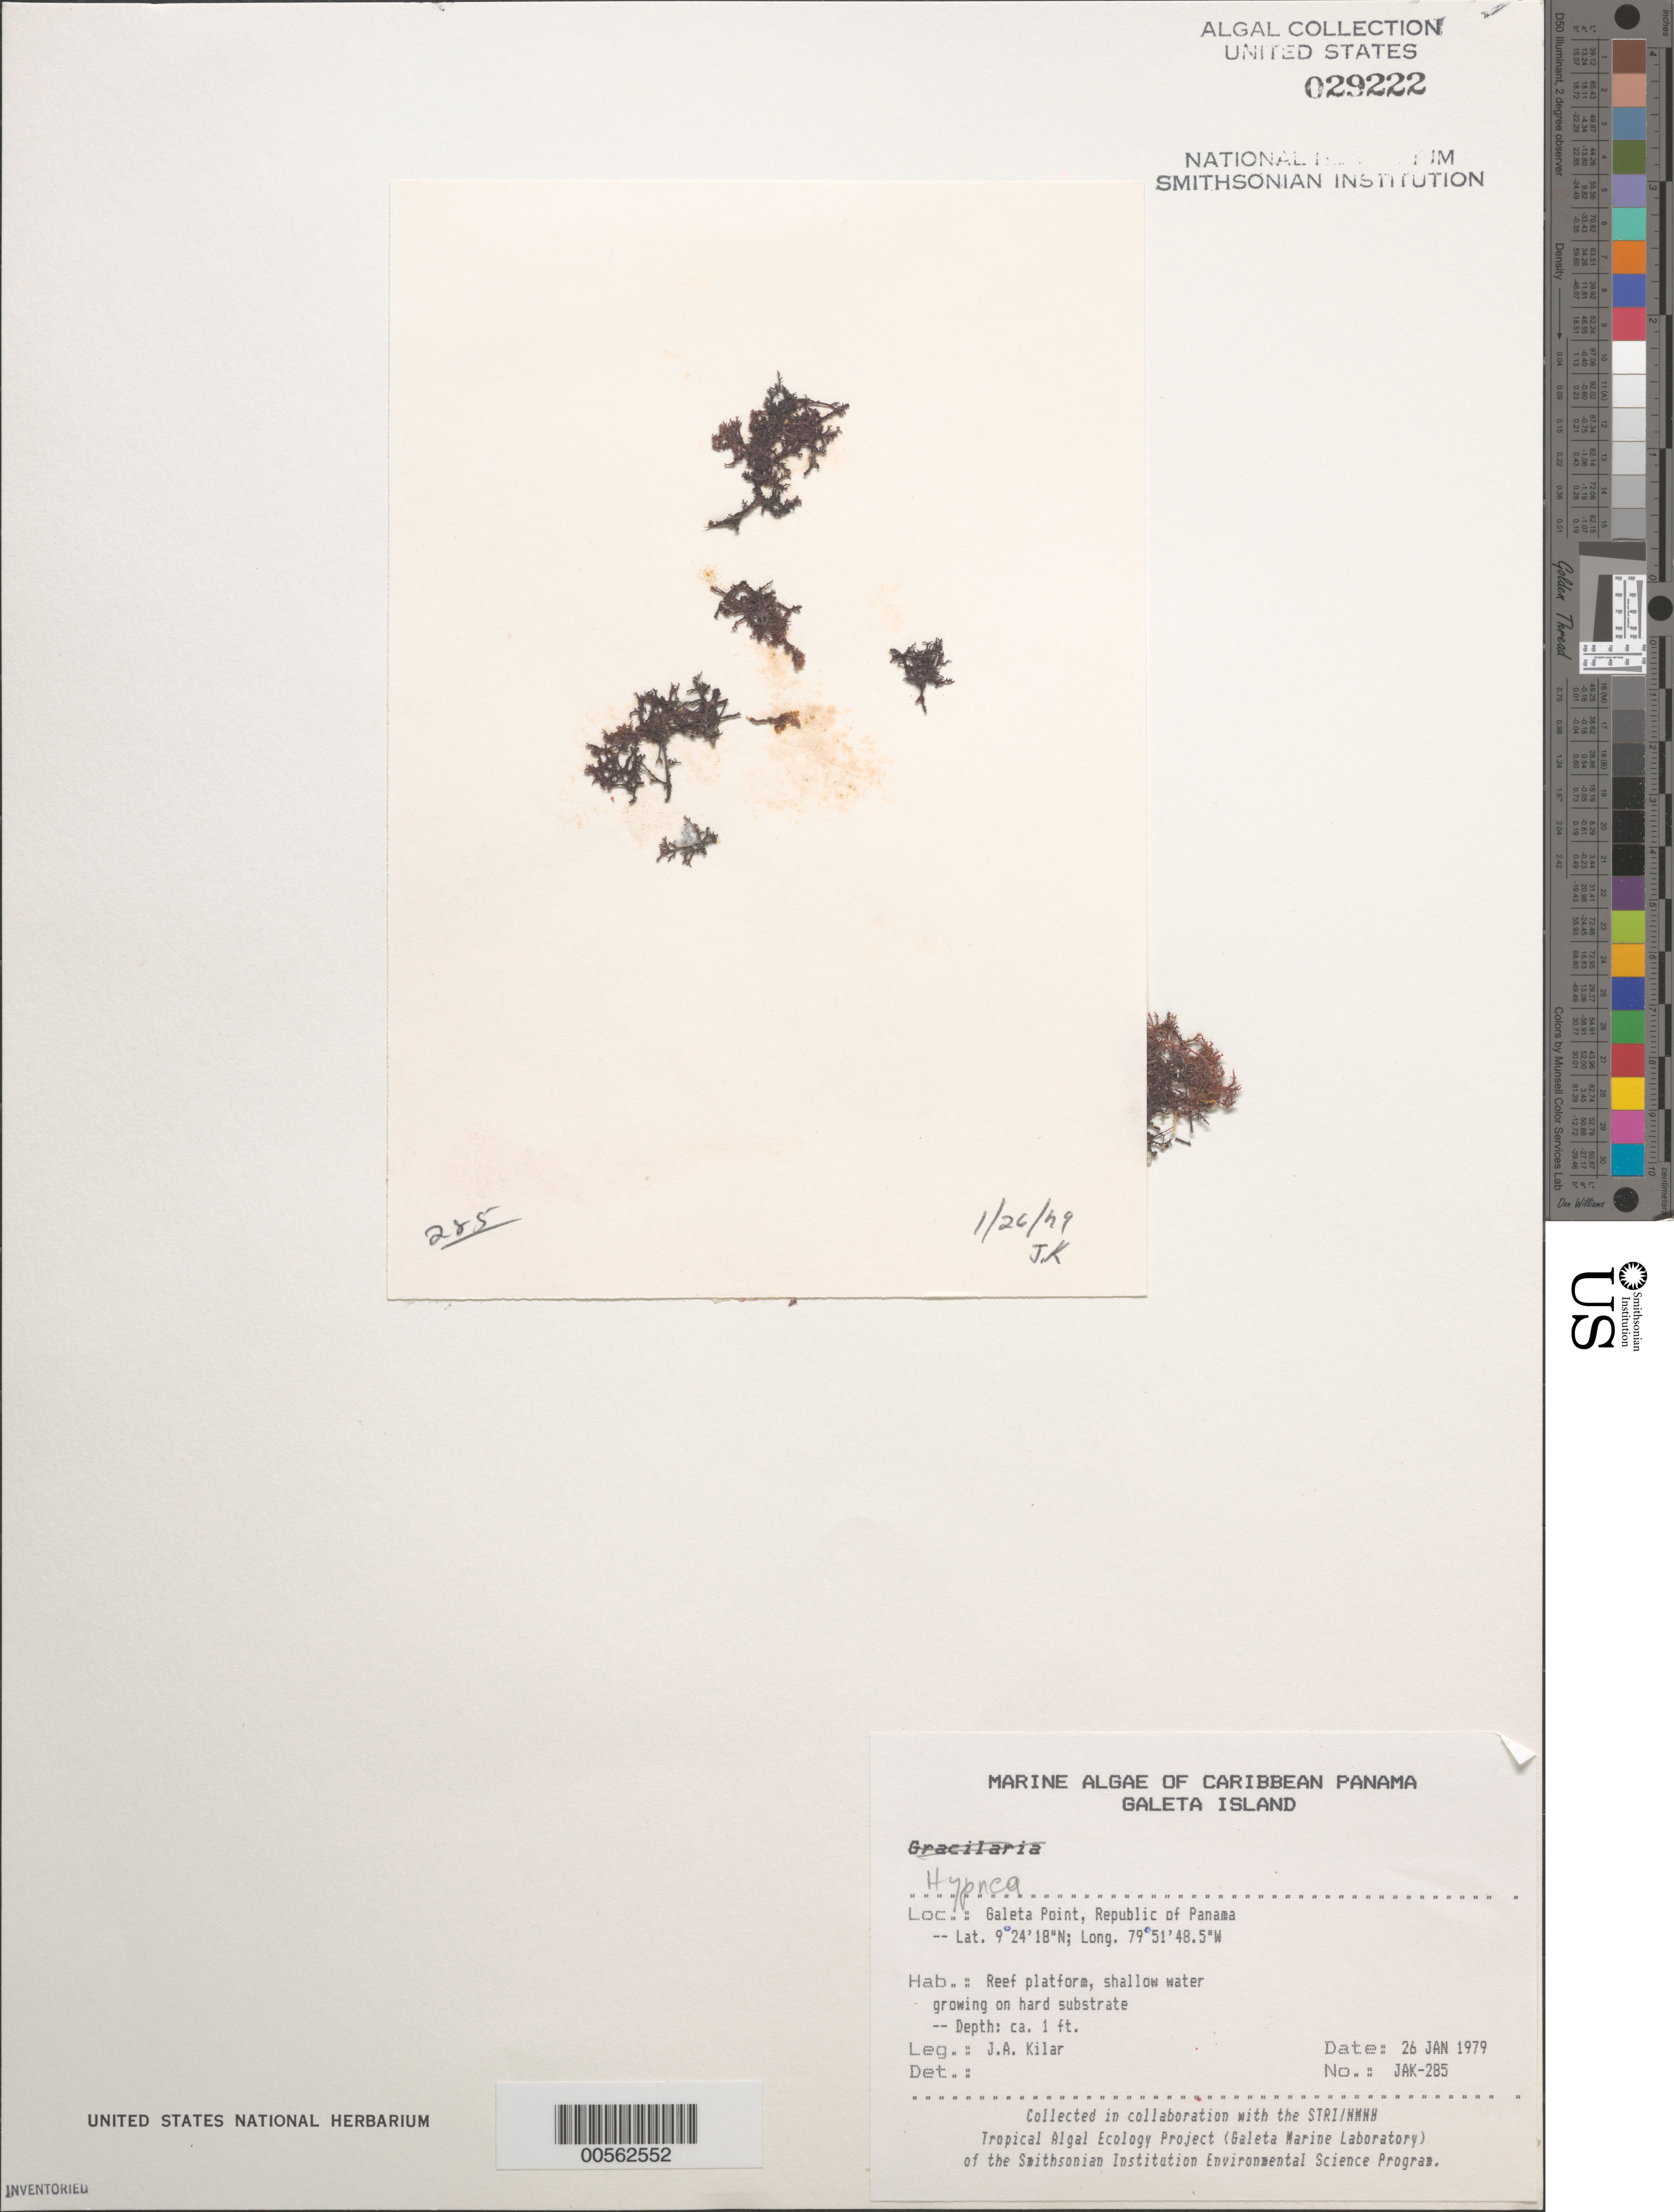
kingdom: Plantae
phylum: Rhodophyta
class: Florideophyceae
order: Gigartinales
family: Cystocloniaceae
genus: Hypnea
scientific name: Hypnea sp.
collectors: J. A. Kilar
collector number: JAK-285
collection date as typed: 26 Jan 1979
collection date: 1979-01-26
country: Panama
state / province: Colón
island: Galeta Island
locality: Galeta Point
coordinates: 9 24' 18" N, 79 51' 48.5" W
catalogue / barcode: US 29222